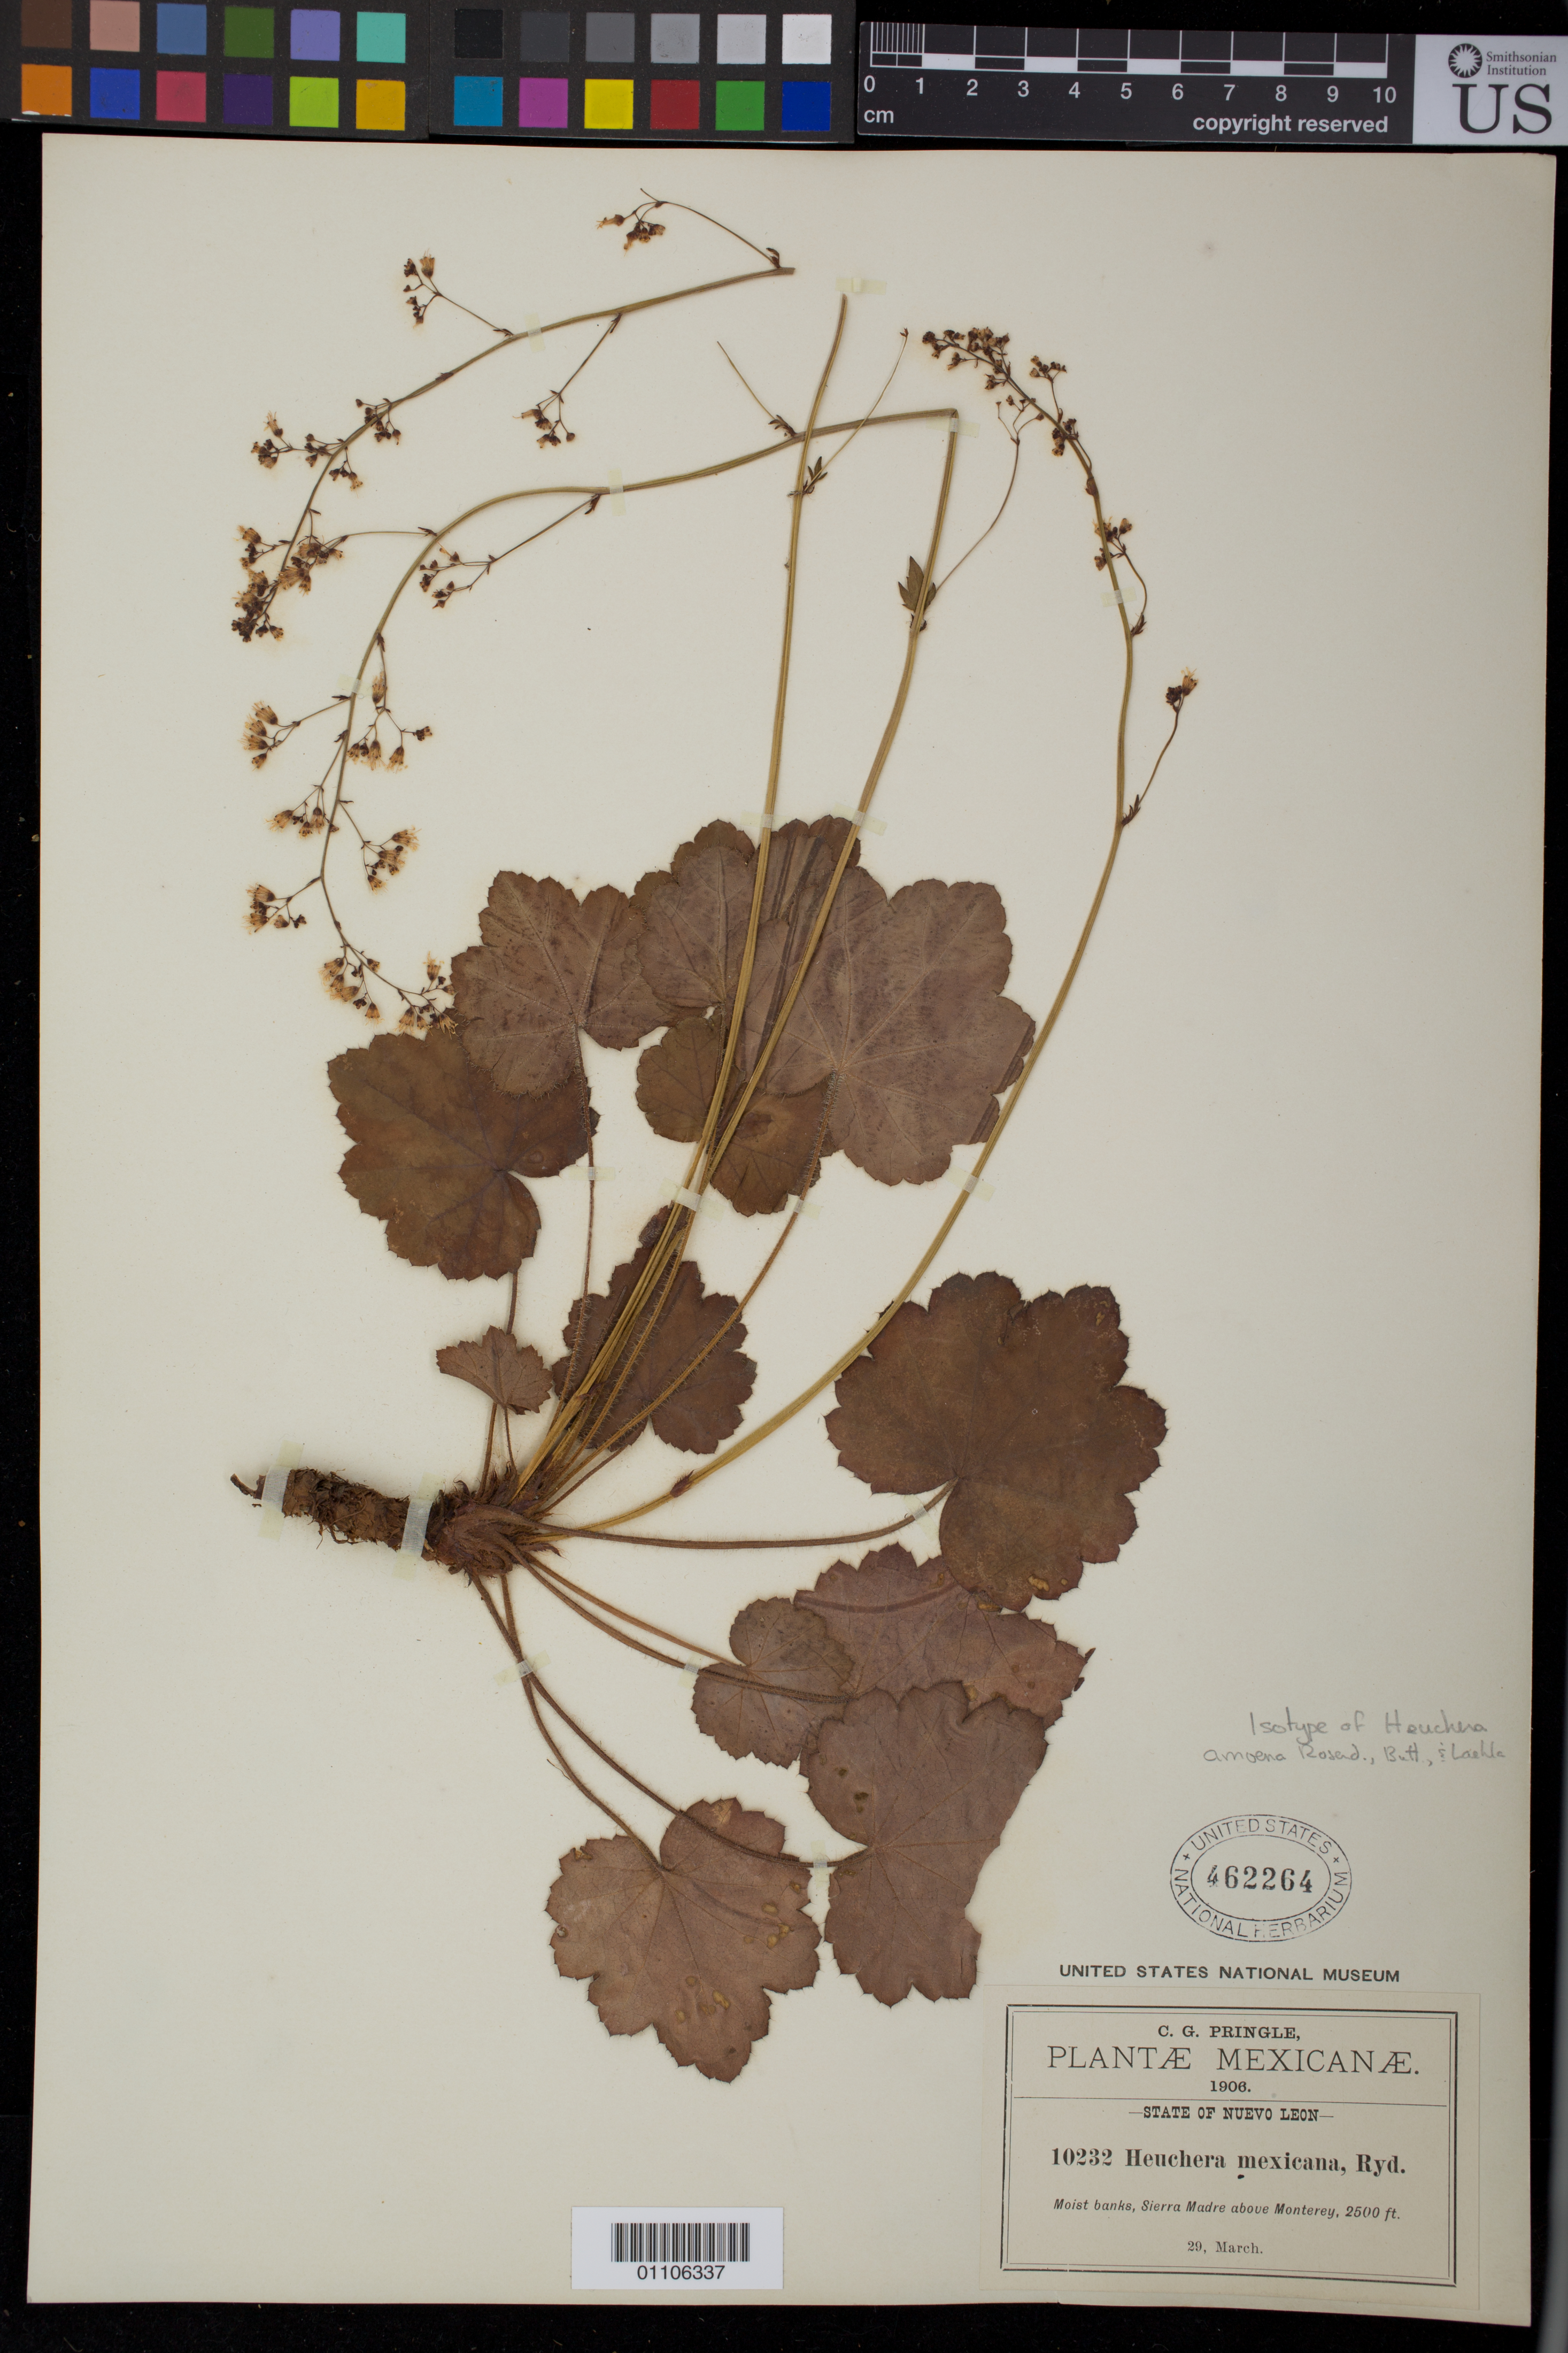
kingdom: Plantae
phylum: Tracheophyta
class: Magnoliopsida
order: Saxifragales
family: Saxifragaceae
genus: Heuchera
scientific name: Heuchera amoena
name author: Rosend. et al.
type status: Isotype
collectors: C. G. Pringle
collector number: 10232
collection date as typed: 29 Mar 1906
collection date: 1906-03-29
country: Mexico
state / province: Nuevo León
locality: Sierra Madre above Monterrey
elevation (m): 853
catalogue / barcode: US 462264